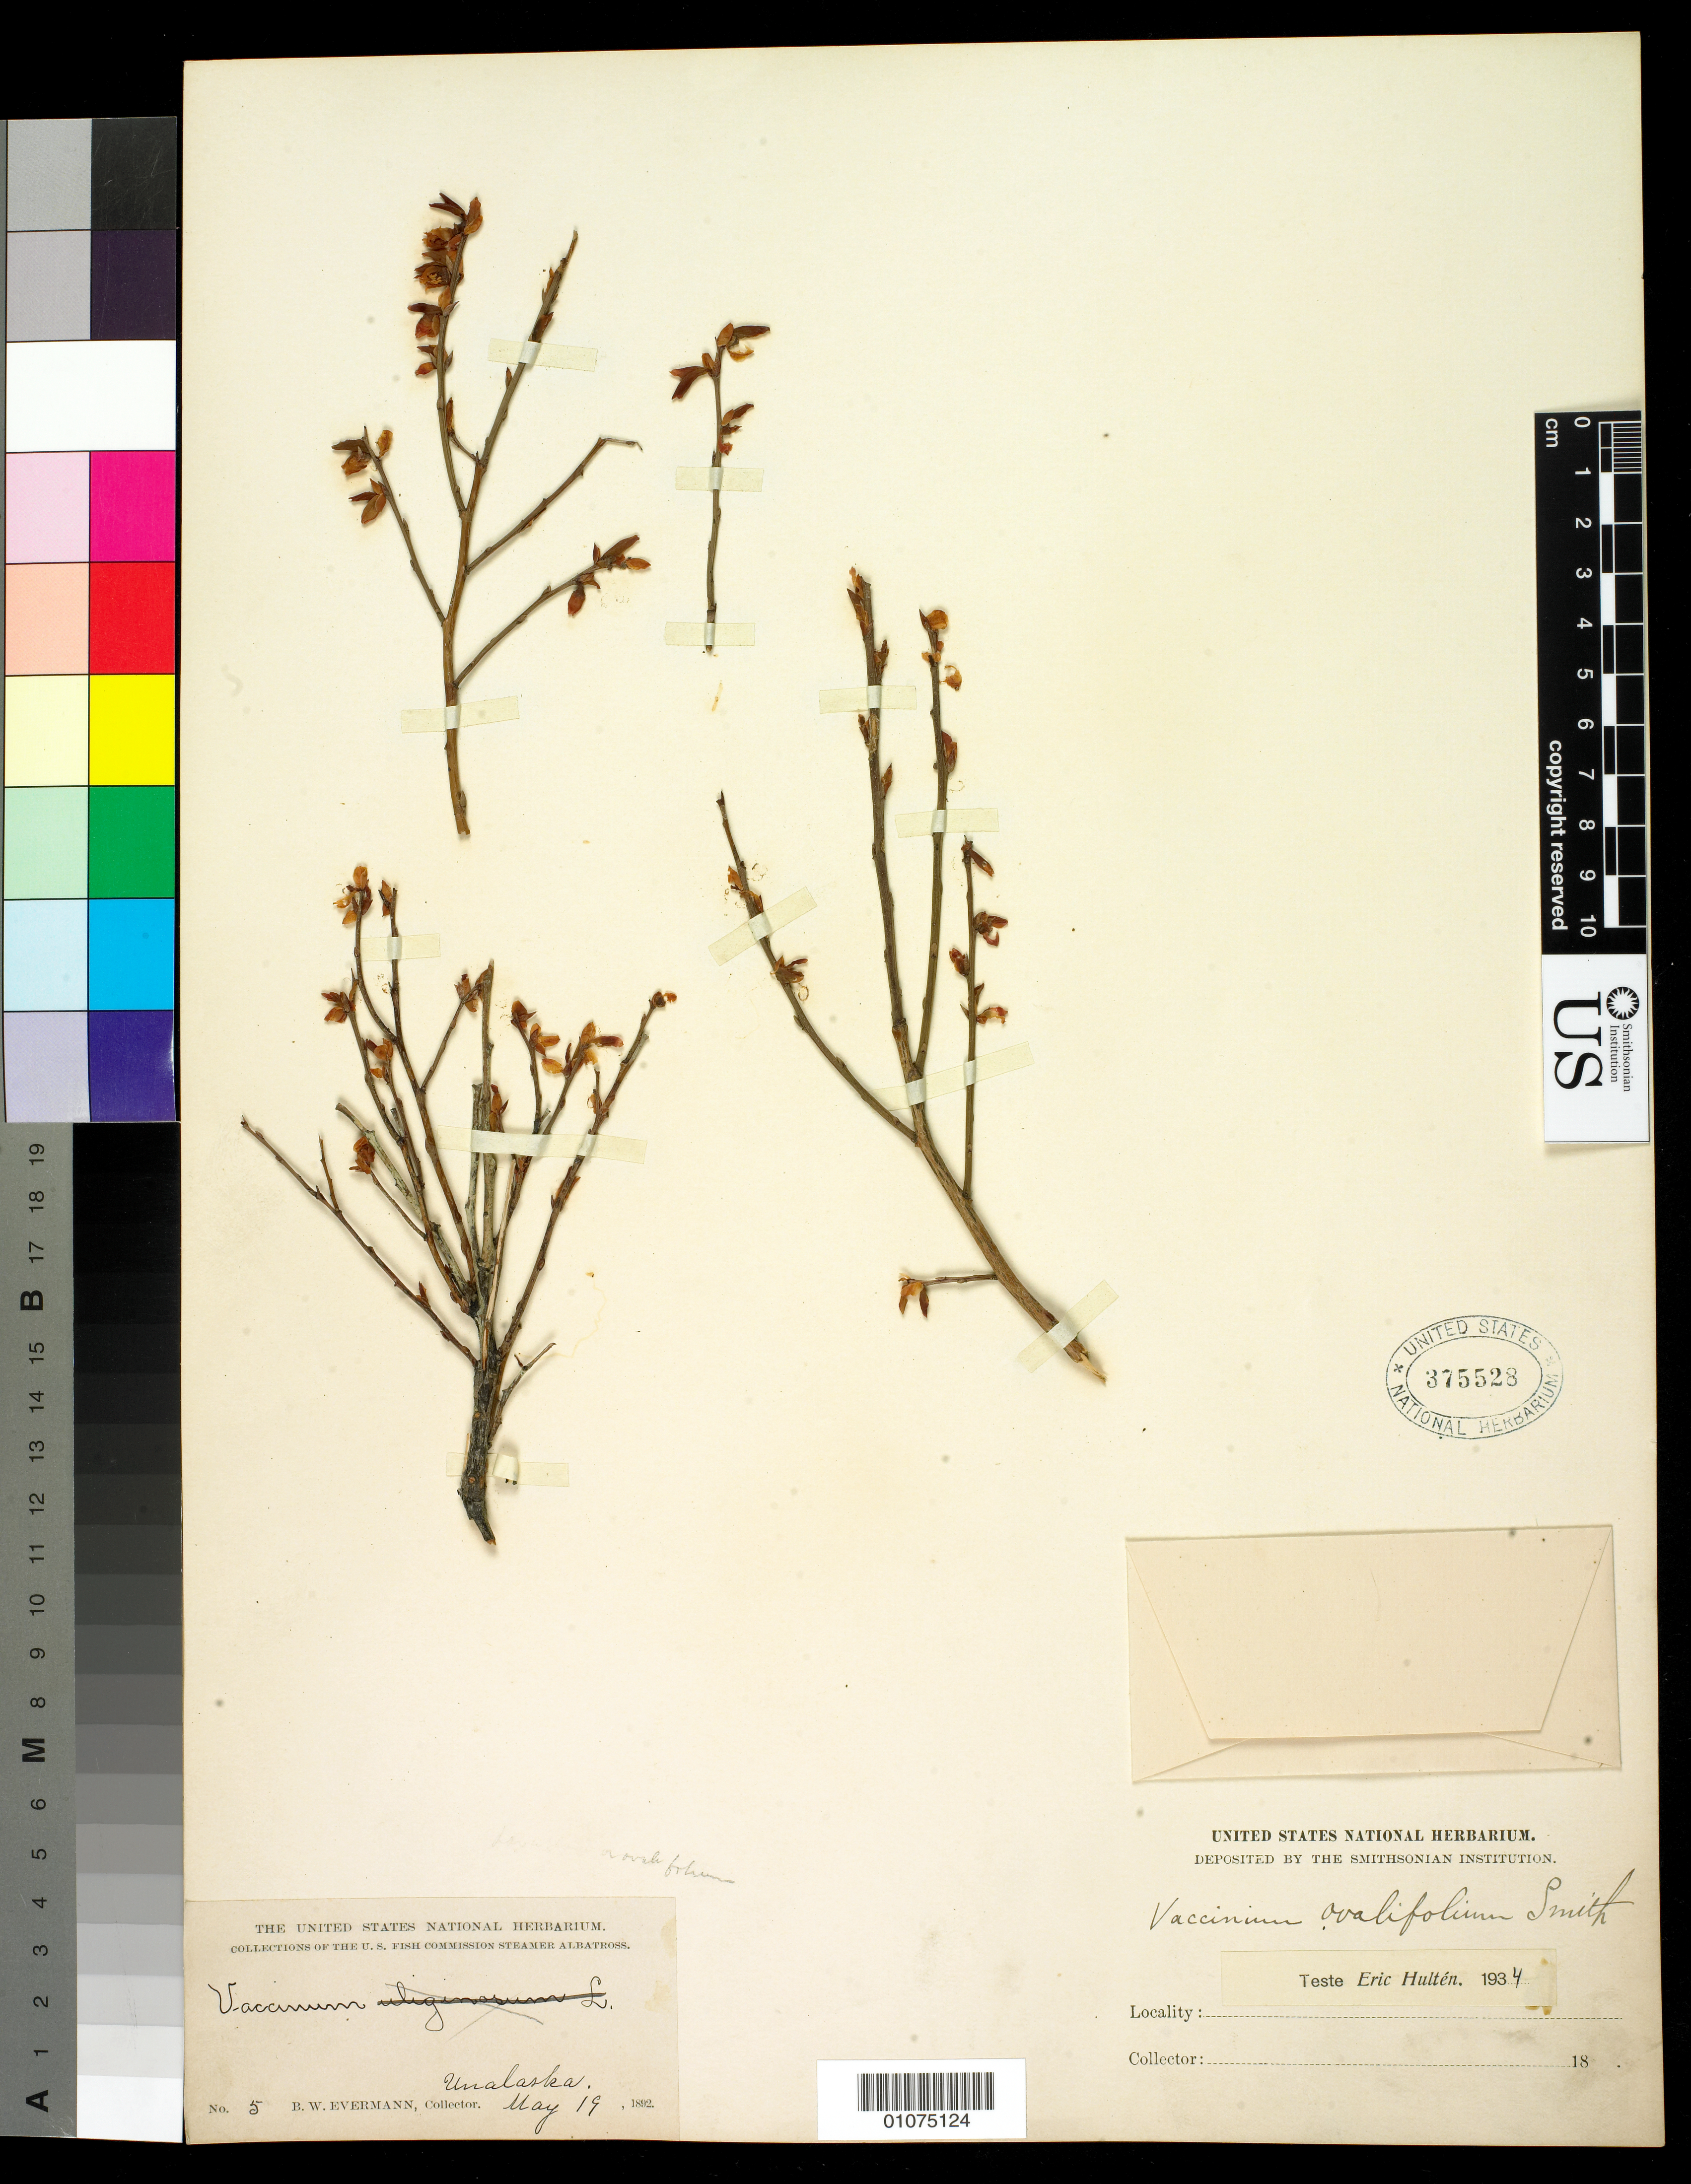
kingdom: Plantae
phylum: Tracheophyta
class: Magnoliopsida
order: Ericales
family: Ericaceae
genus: Vaccinium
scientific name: Vaccinium ovalifolium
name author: Sm.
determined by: Hultén, [O.] Eric G.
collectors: B. W. Evermann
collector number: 5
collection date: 1892-05-19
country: United States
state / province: Alaska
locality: Unalaska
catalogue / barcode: US 375528